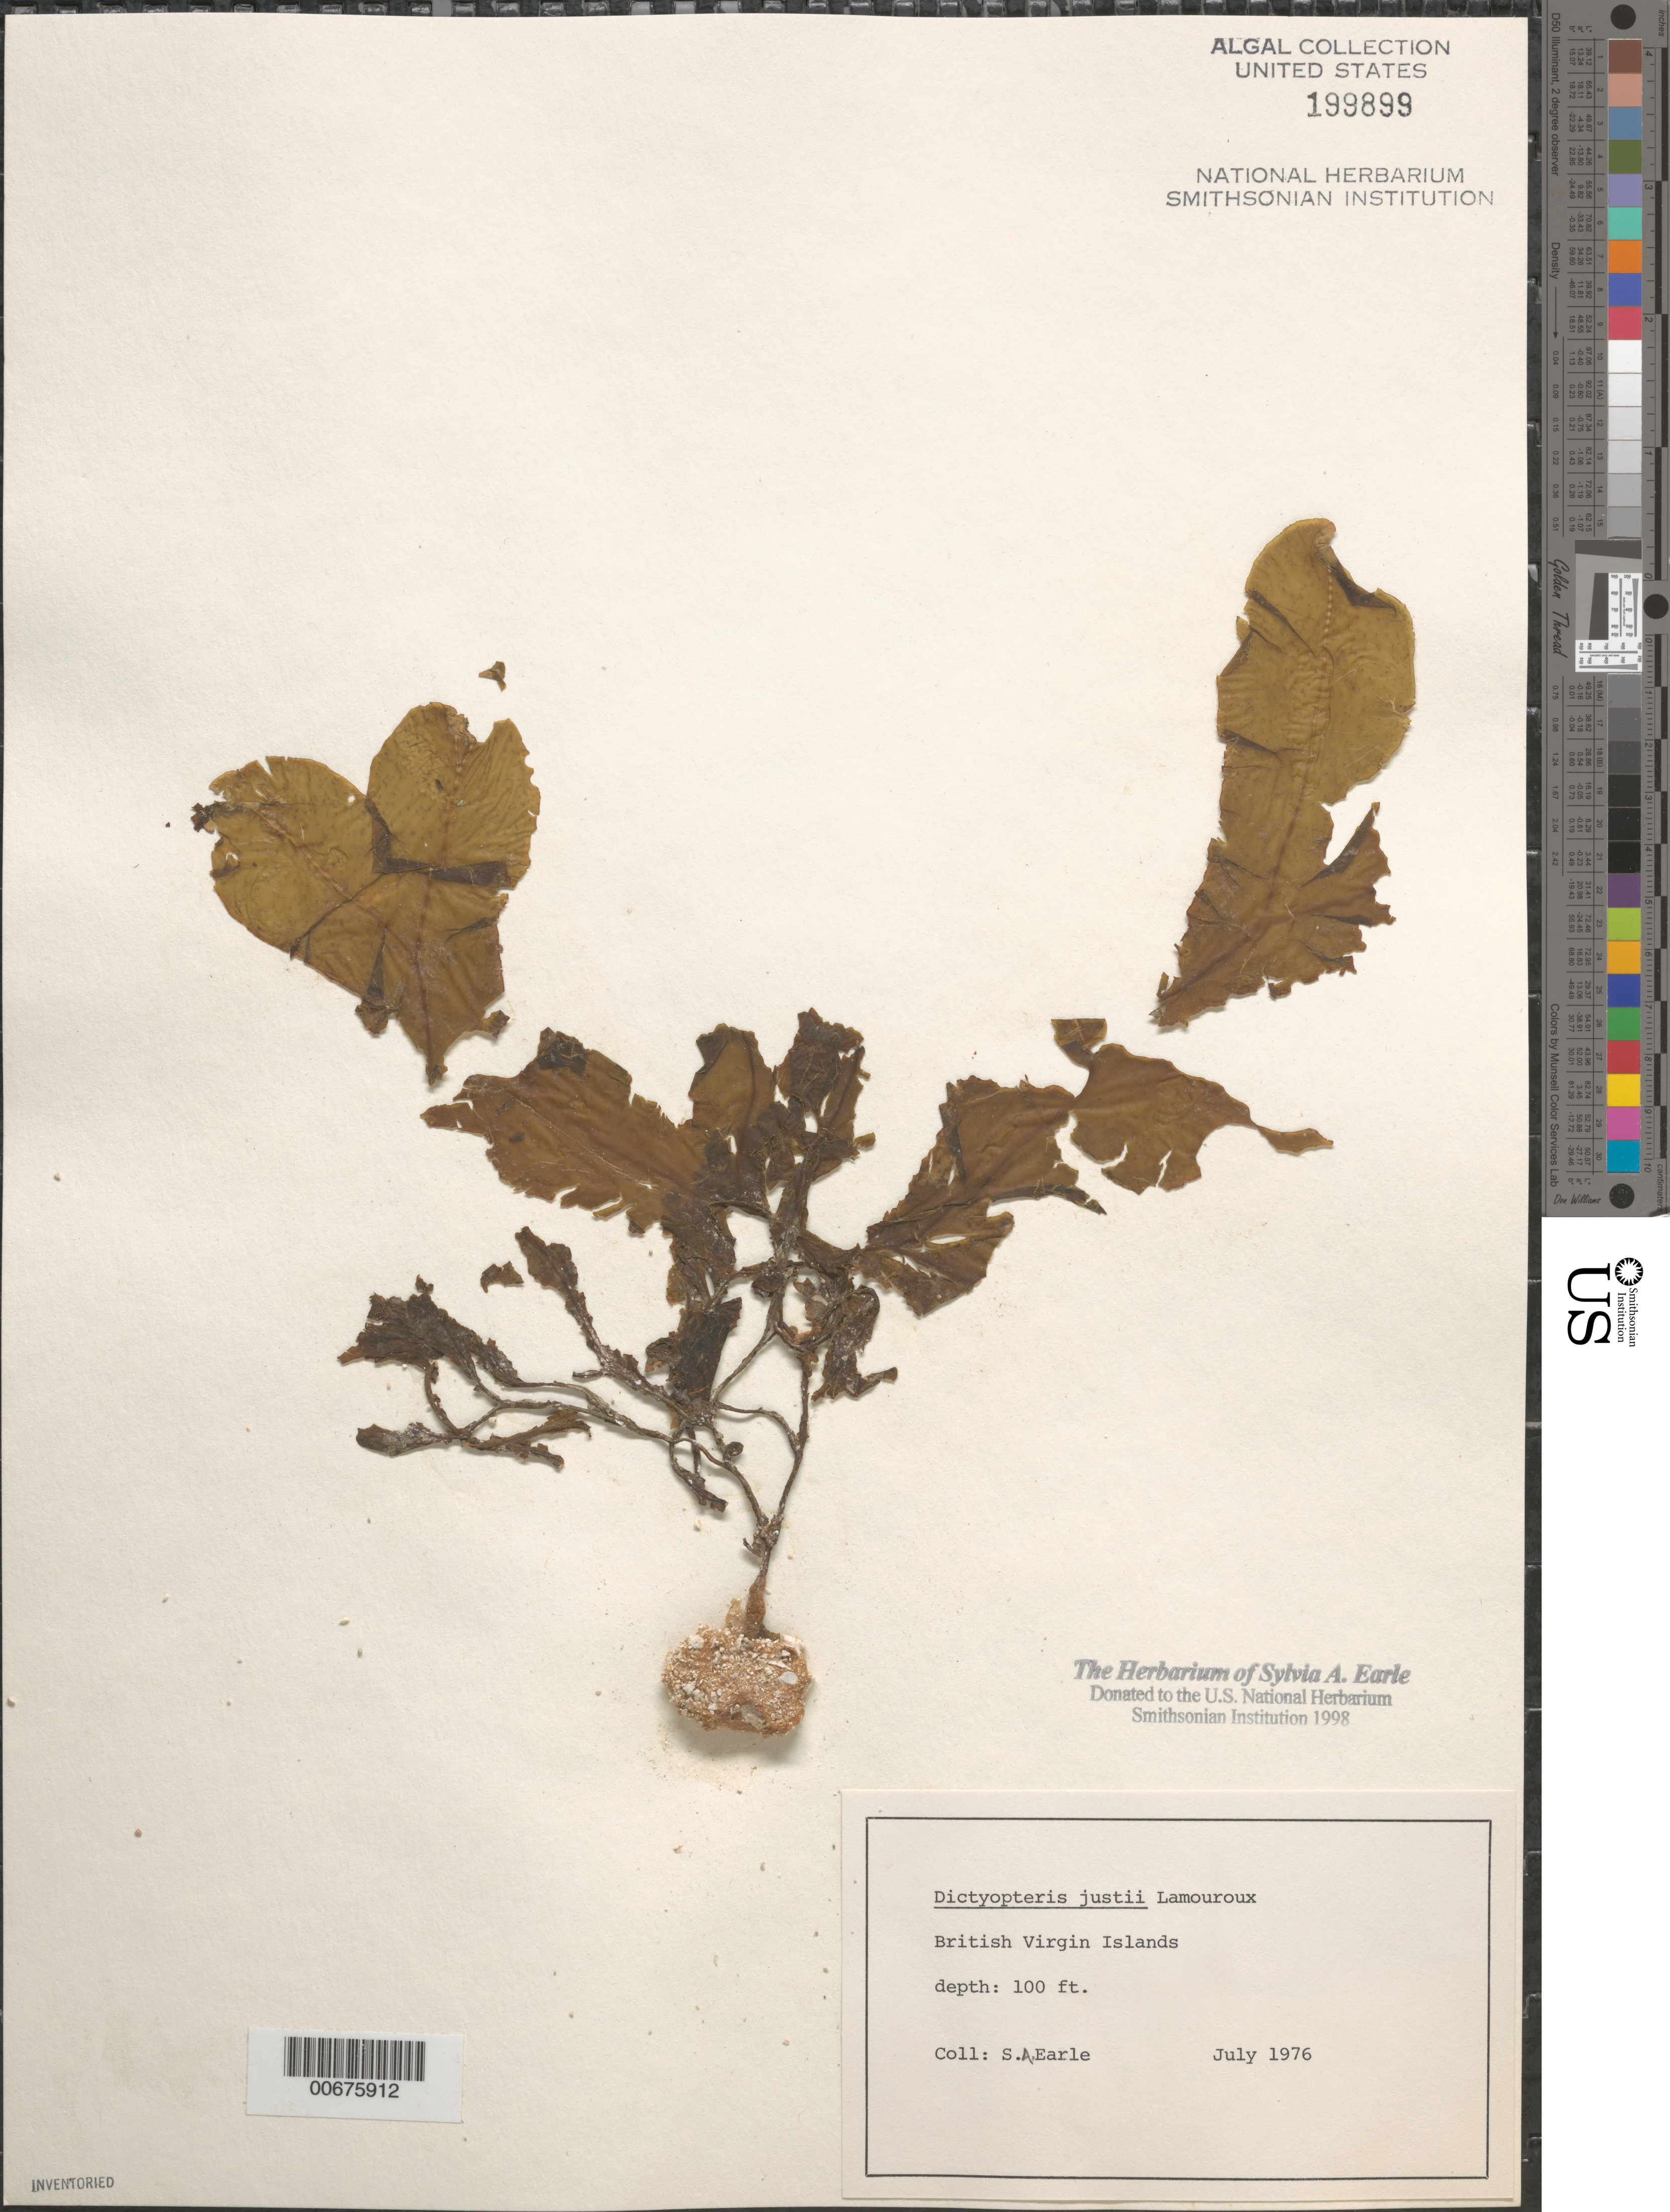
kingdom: Chromista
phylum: Ochrophyta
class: Phaeophyceae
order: Dictyotales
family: Dictyotaceae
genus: Dictyopteris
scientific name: Dictyopteris justii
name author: J.V.Lamouroux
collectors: S. A. Earle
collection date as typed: Jul 1976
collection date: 1976-07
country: British Virgin Islands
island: Virgin Islands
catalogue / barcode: US 199899